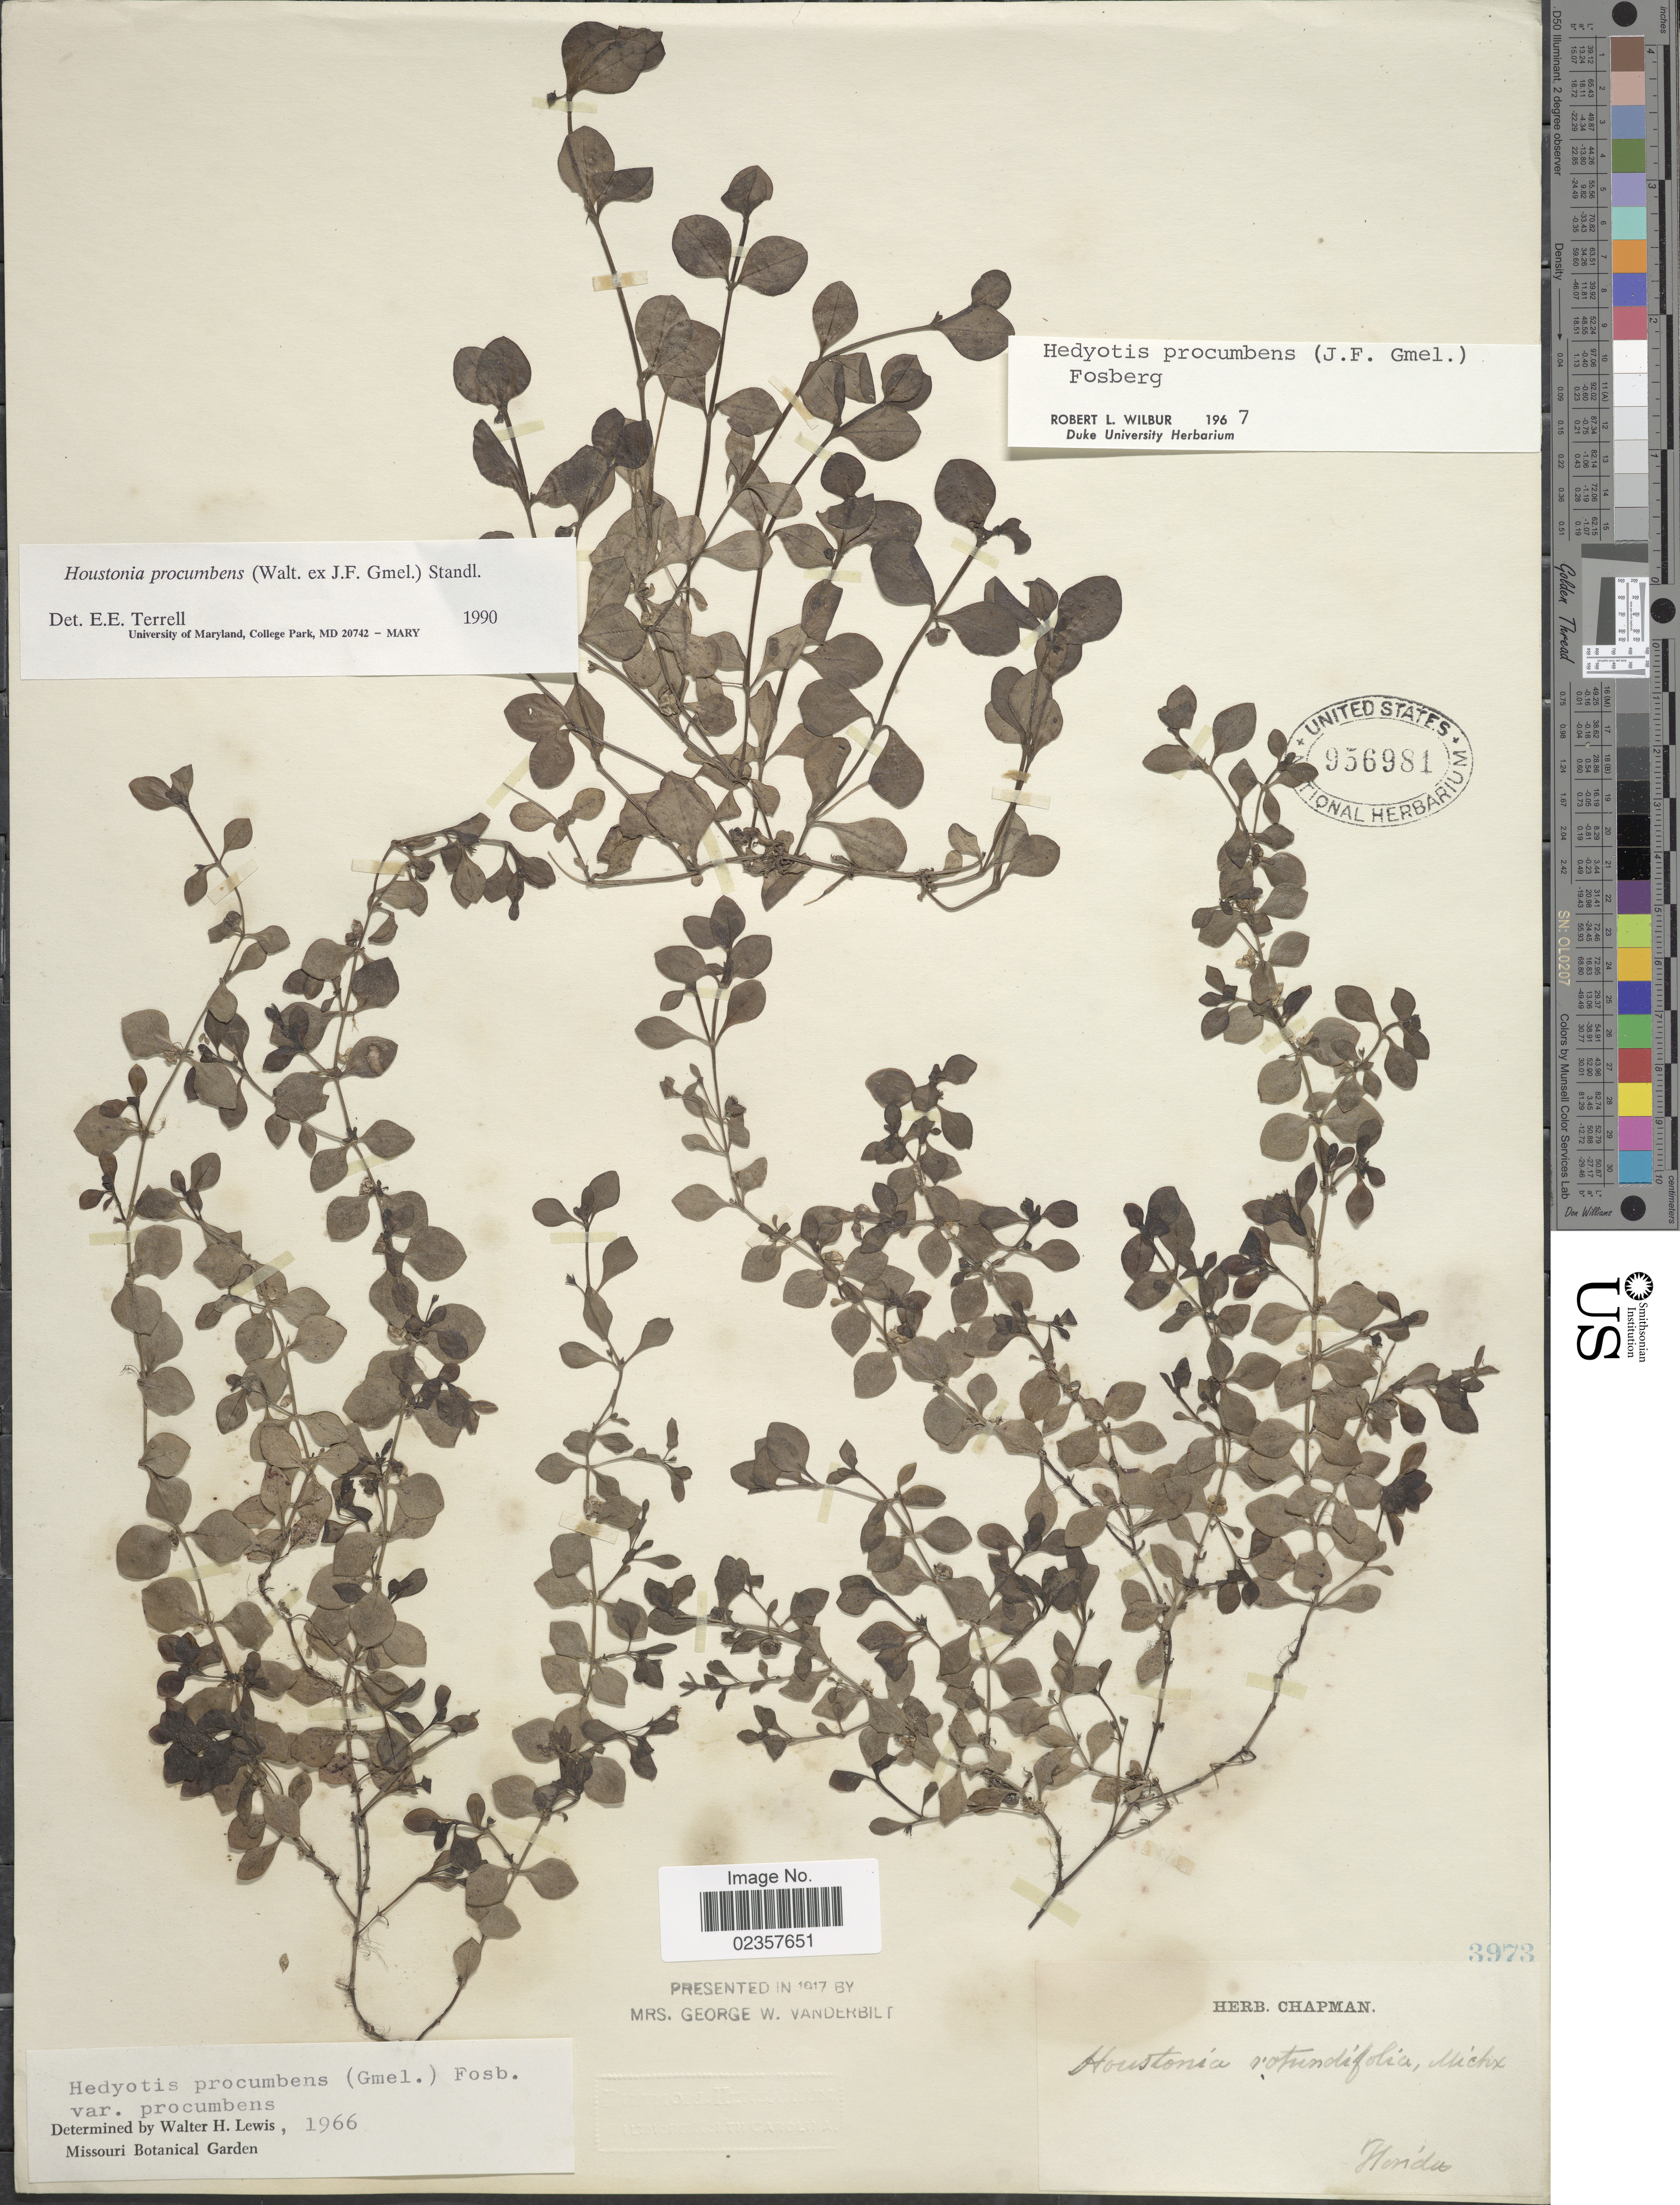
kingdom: Plantae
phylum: Tracheophyta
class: Magnoliopsida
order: Gentianales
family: Rubiaceae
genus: Houstonia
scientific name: Houstonia procumbens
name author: (Walter ex J.F. Gmel.) Standl.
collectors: ex herb. Chapman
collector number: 3973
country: United States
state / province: Florida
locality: Florida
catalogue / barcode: US 956981